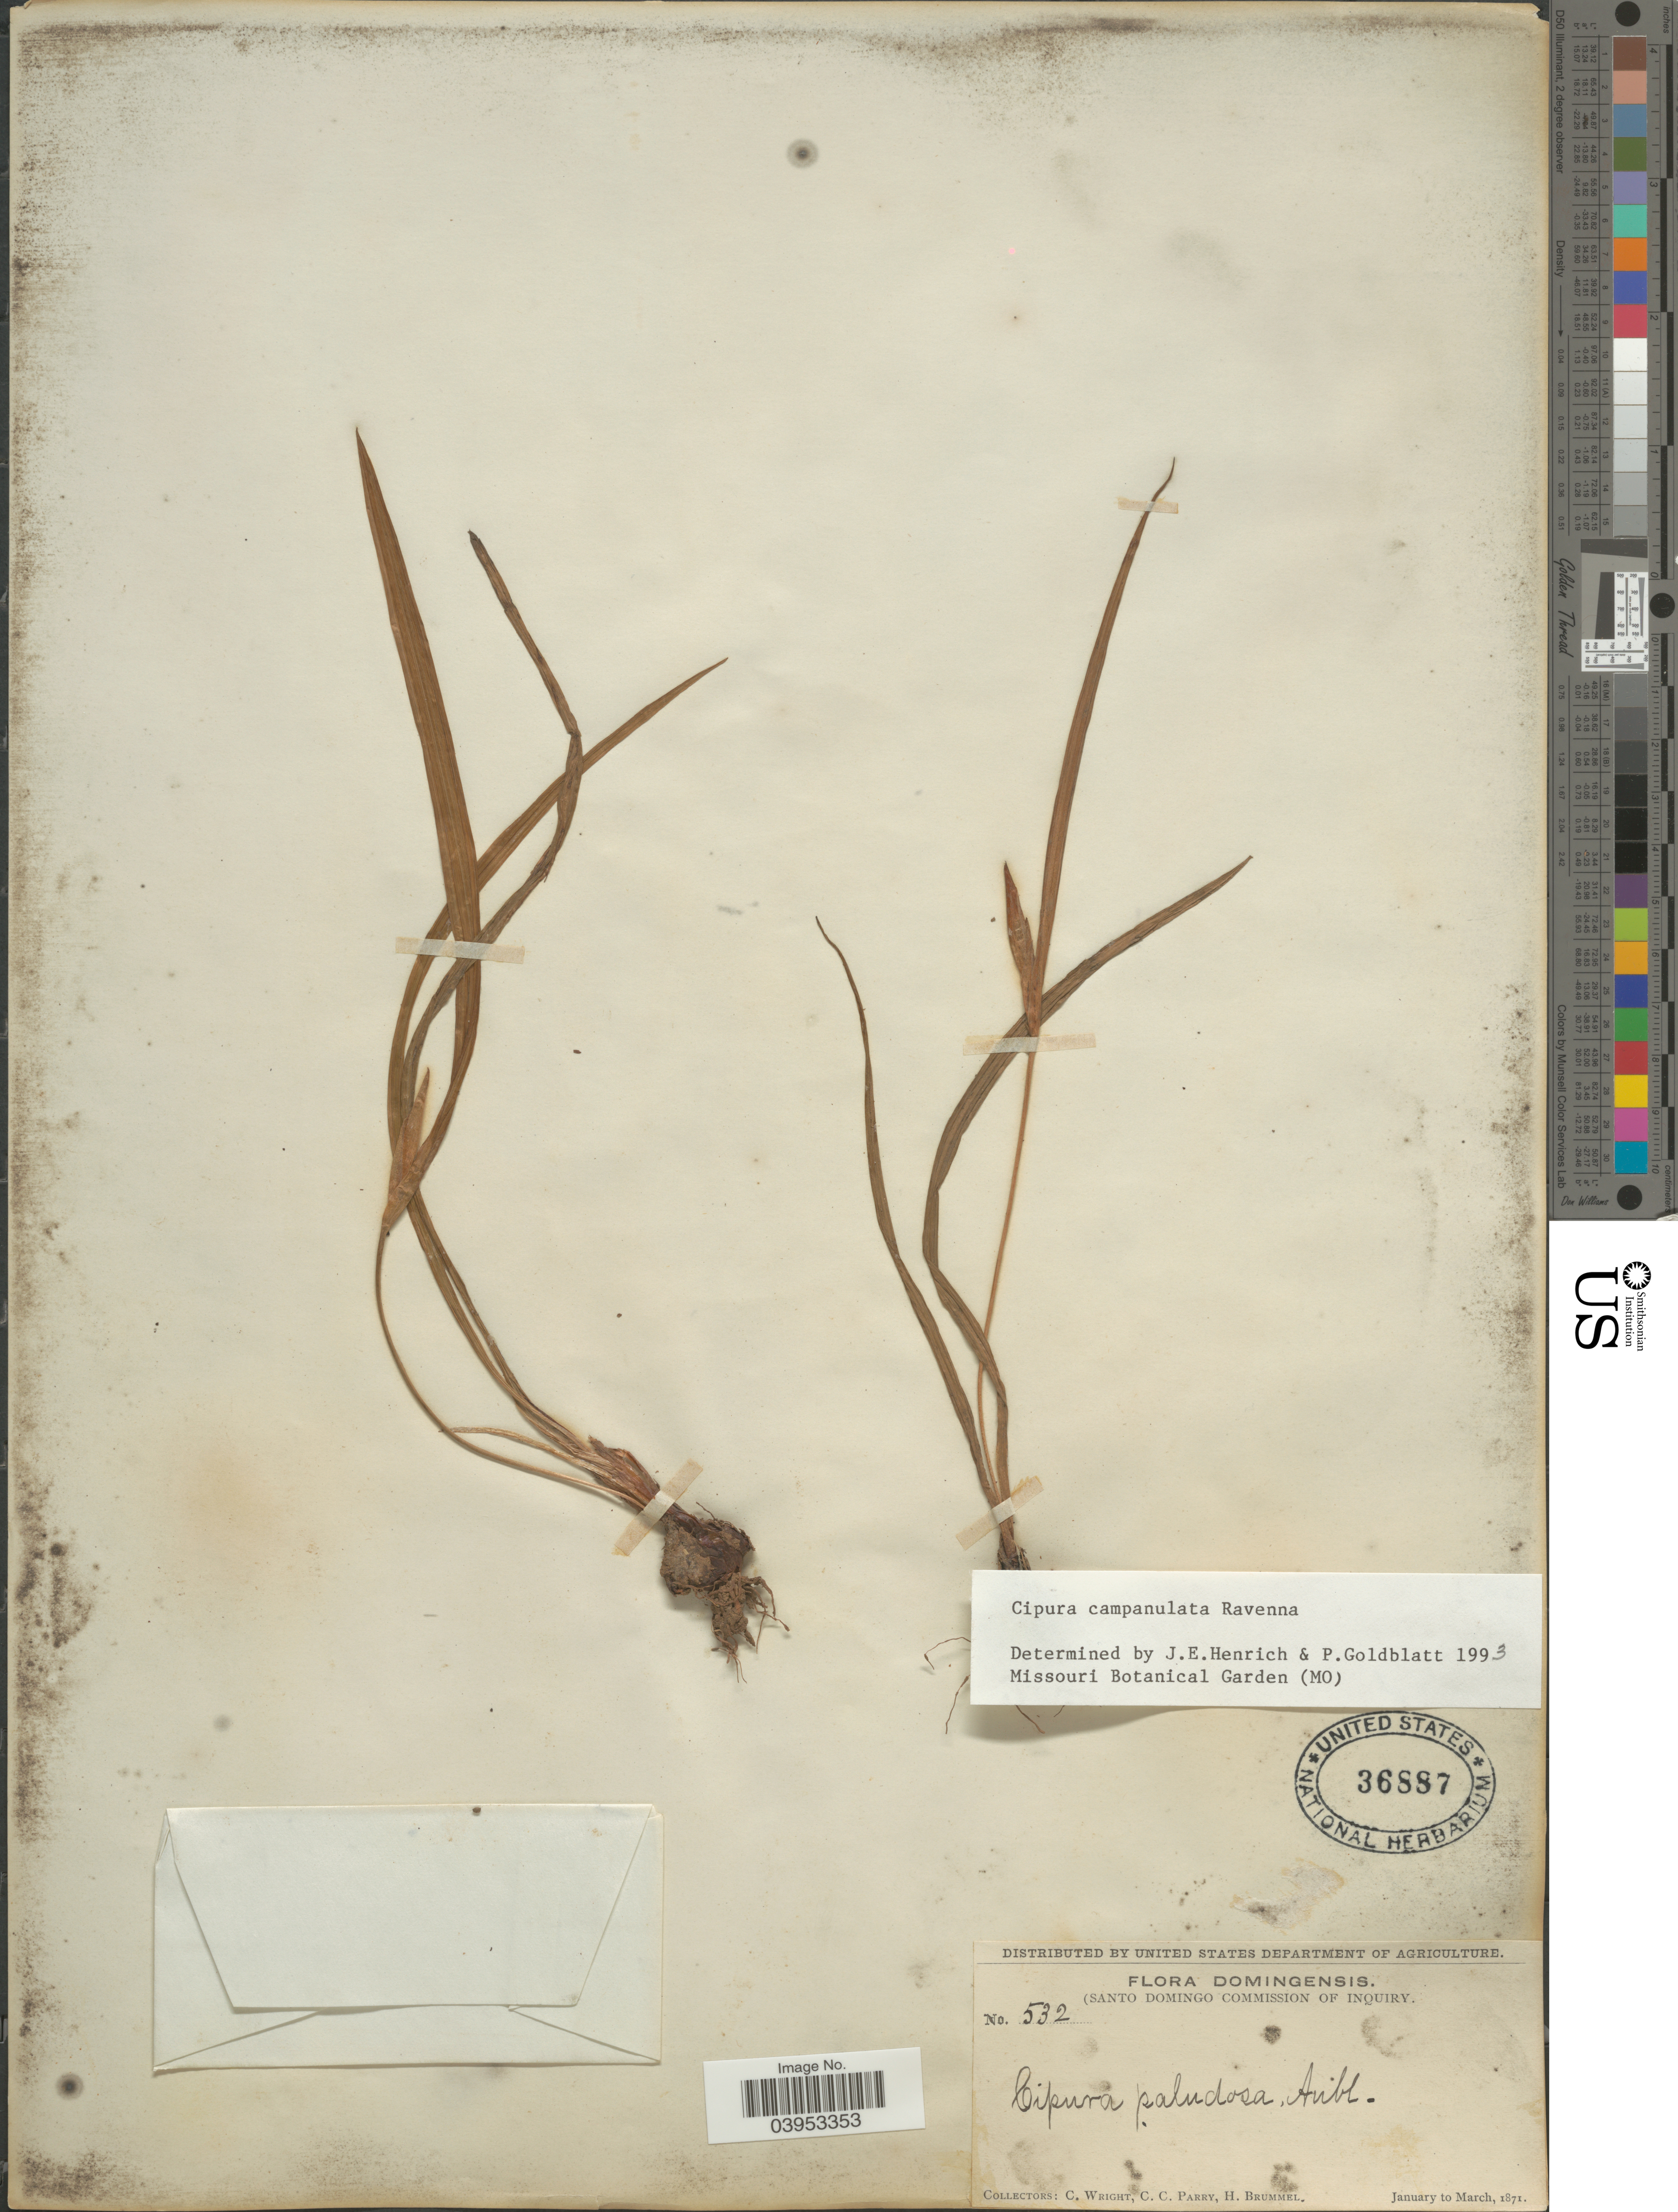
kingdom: Plantae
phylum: Tracheophyta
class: Liliopsida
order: Asparagales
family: Iridaceae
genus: Cipura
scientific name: Cipura campanulata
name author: Ravenna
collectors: C. Wright, C. C. Parry & H. Brummel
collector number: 532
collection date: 1871-01/1871-03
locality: Domingensis. (Santo Domingo commission of inquiry [unsure placement].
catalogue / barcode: US 36887